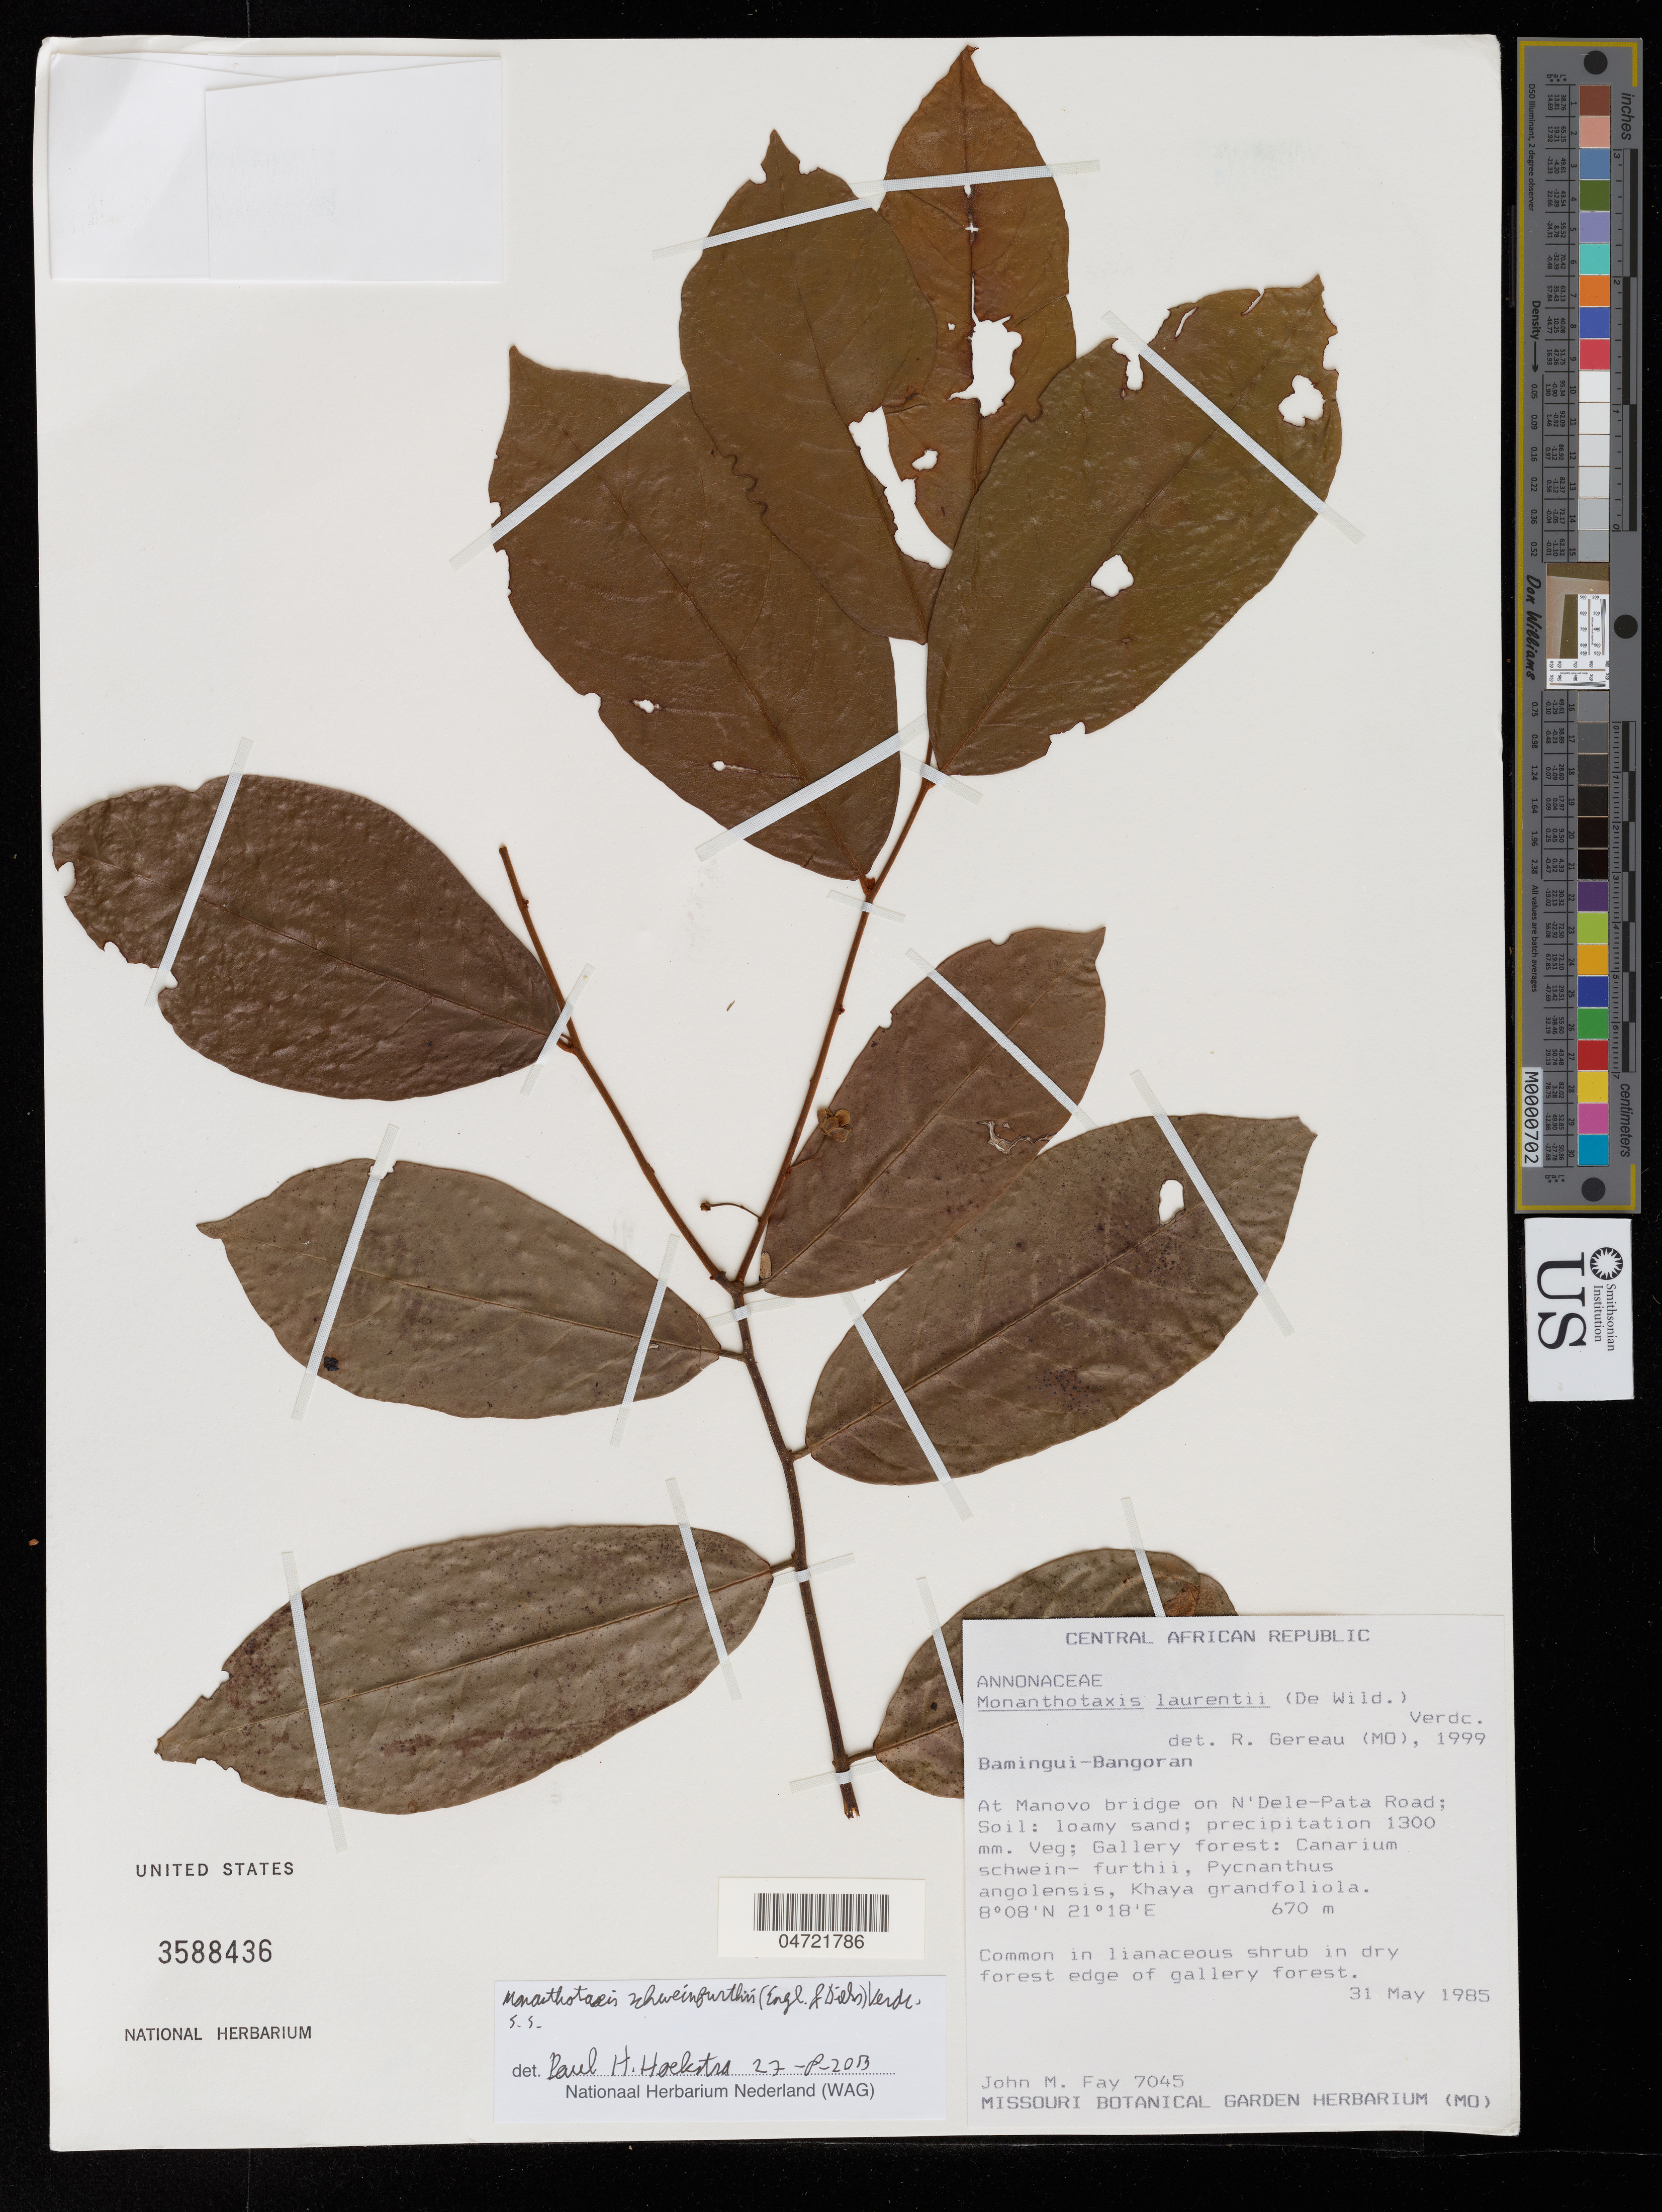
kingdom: Plantae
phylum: Tracheophyta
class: Magnoliopsida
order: Magnoliales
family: Annonaceae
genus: Monanthotaxis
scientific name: Monanthotaxis schweinfurthii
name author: Engl. & Diels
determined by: Hoekstra, P. H.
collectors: J. M. Fay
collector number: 7045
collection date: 1985-05-31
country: Central African Republic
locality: At Manovo bridge on N'Dele-Pata Road.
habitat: Iin dry forest edge of gallery forest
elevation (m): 670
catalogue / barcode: US 3588436